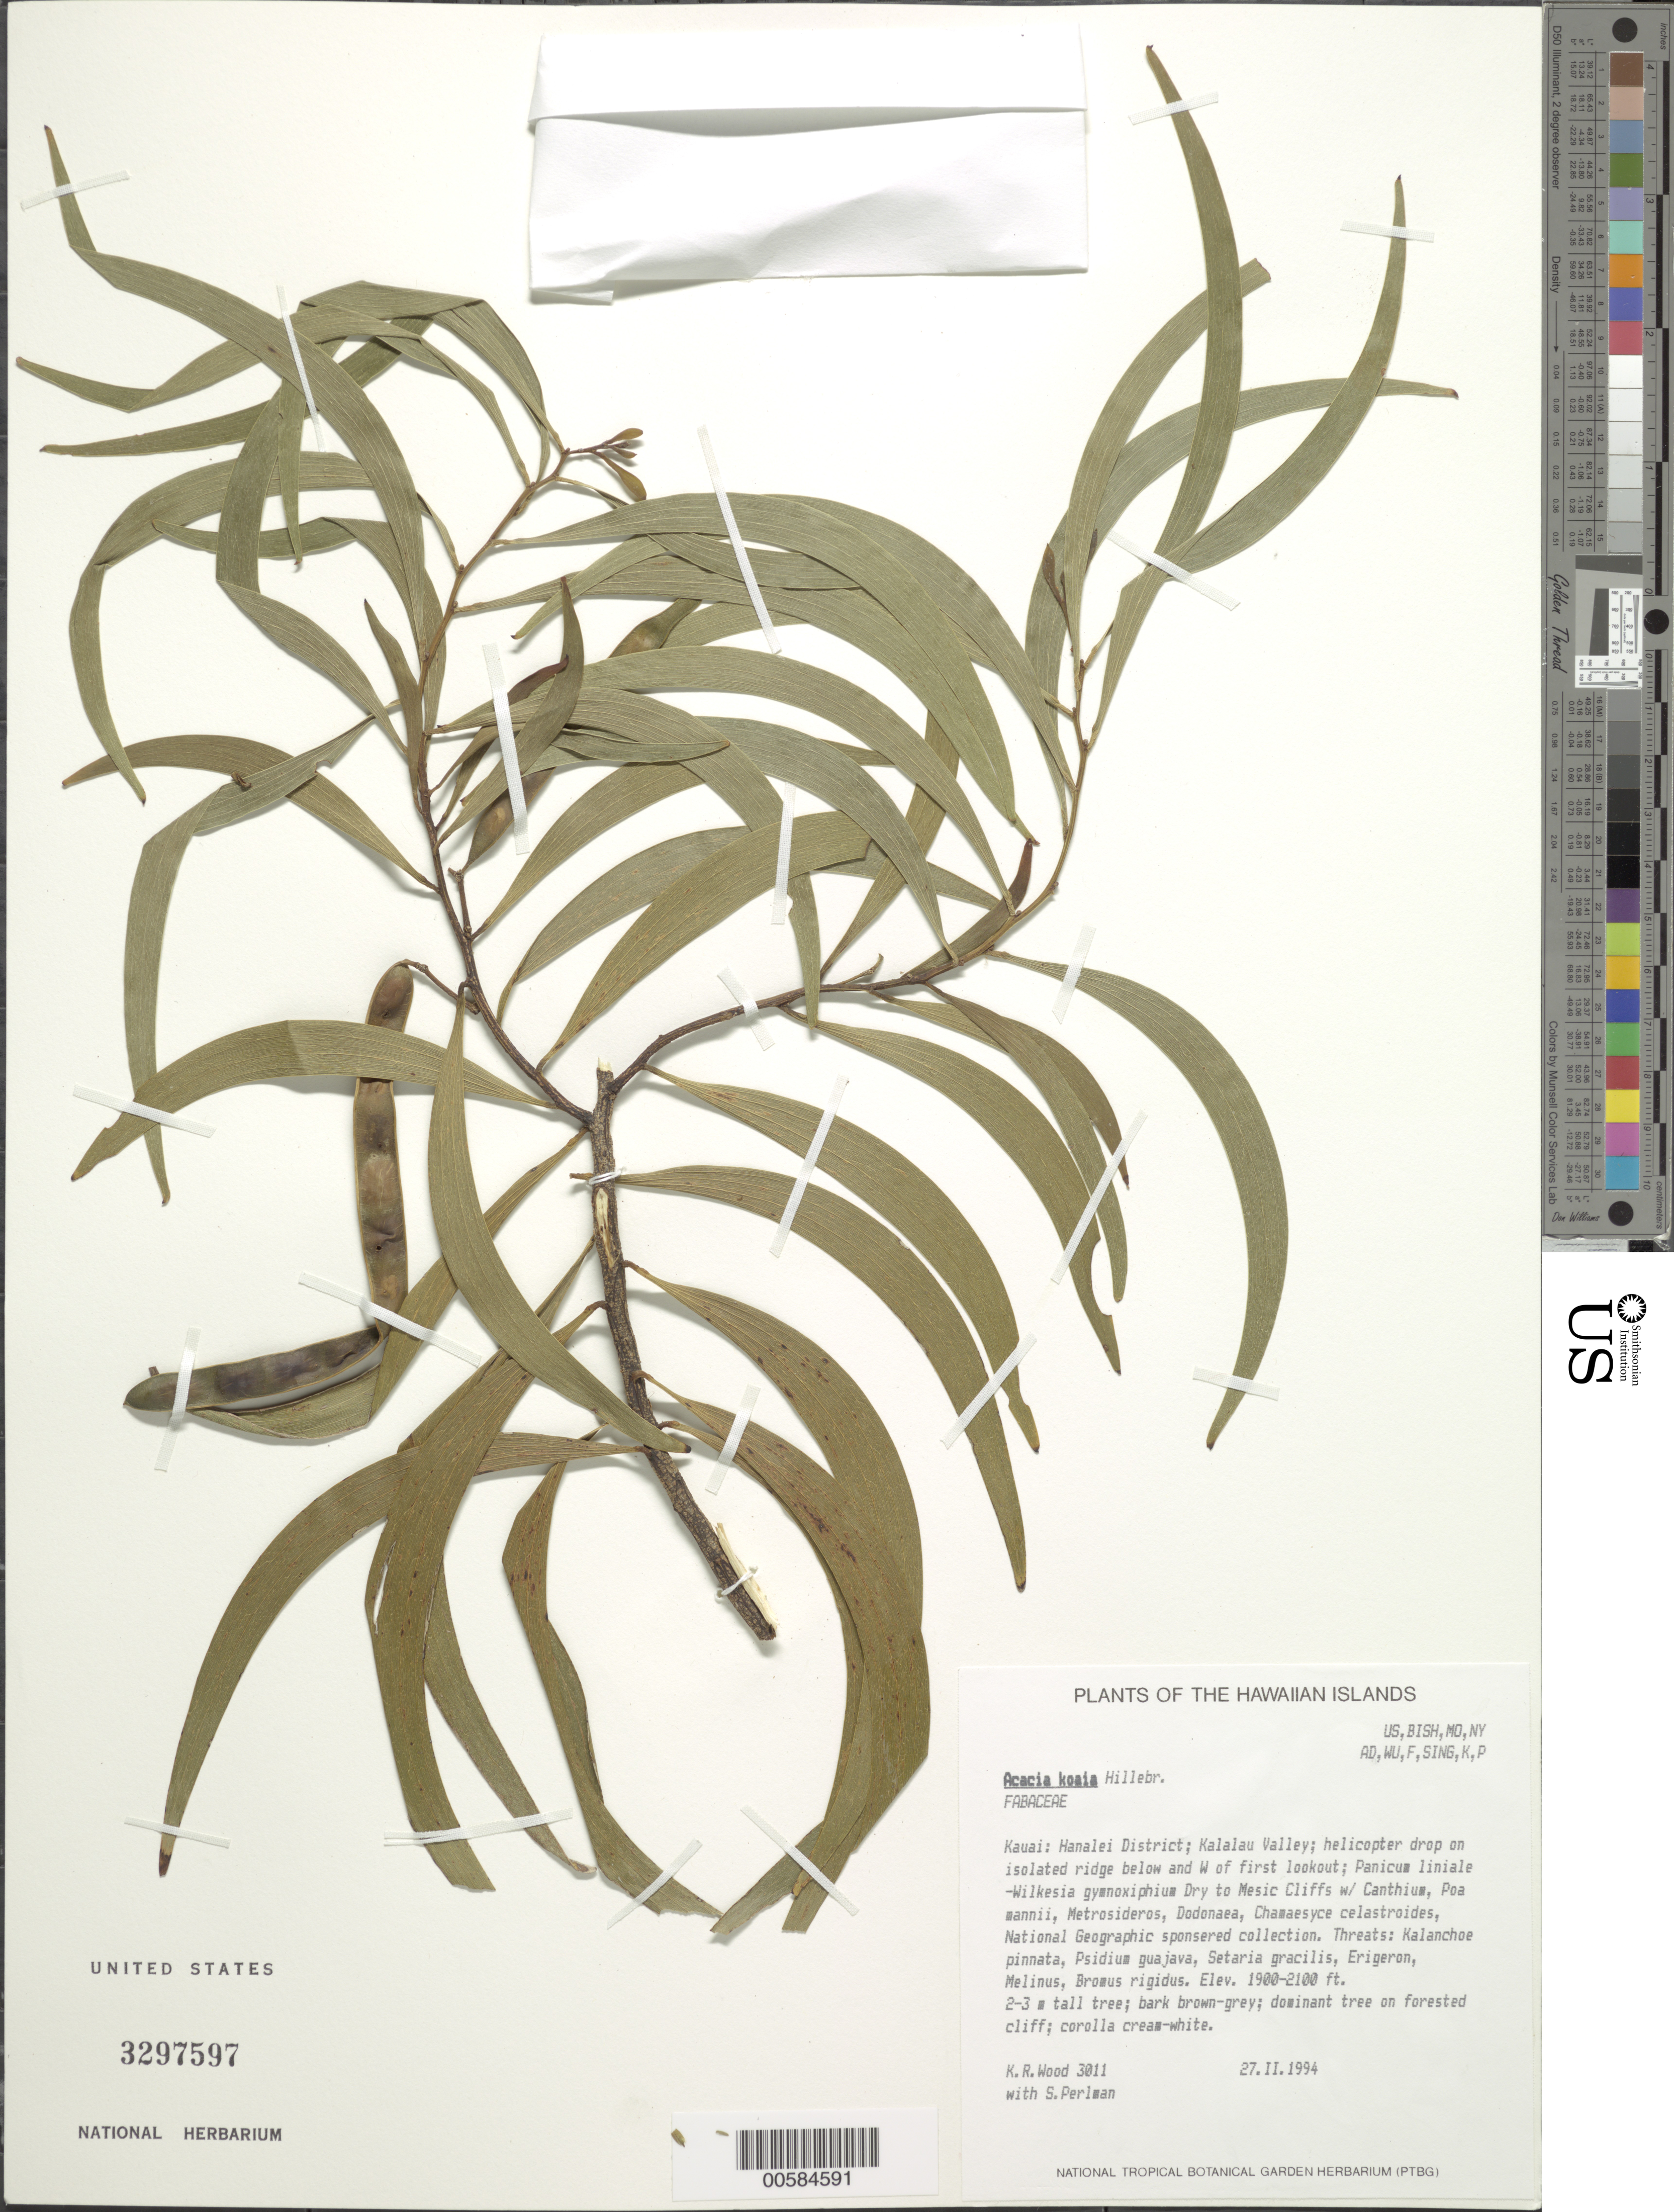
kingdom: Plantae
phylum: Tracheophyta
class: Magnoliopsida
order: Fabales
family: Fabaceae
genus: Acacia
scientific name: Acacia koaia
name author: Hillebr.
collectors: K. R. Wood & S. P. Perlman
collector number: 3011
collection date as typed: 27 Feb 1994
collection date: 1994-02-27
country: United States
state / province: Hawaii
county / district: Kauai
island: Kaua'i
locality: Hanalei Dist; Kalalau Valley; helicopter drop on isolated ridge below and W of first lookout.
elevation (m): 579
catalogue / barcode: US 3297597